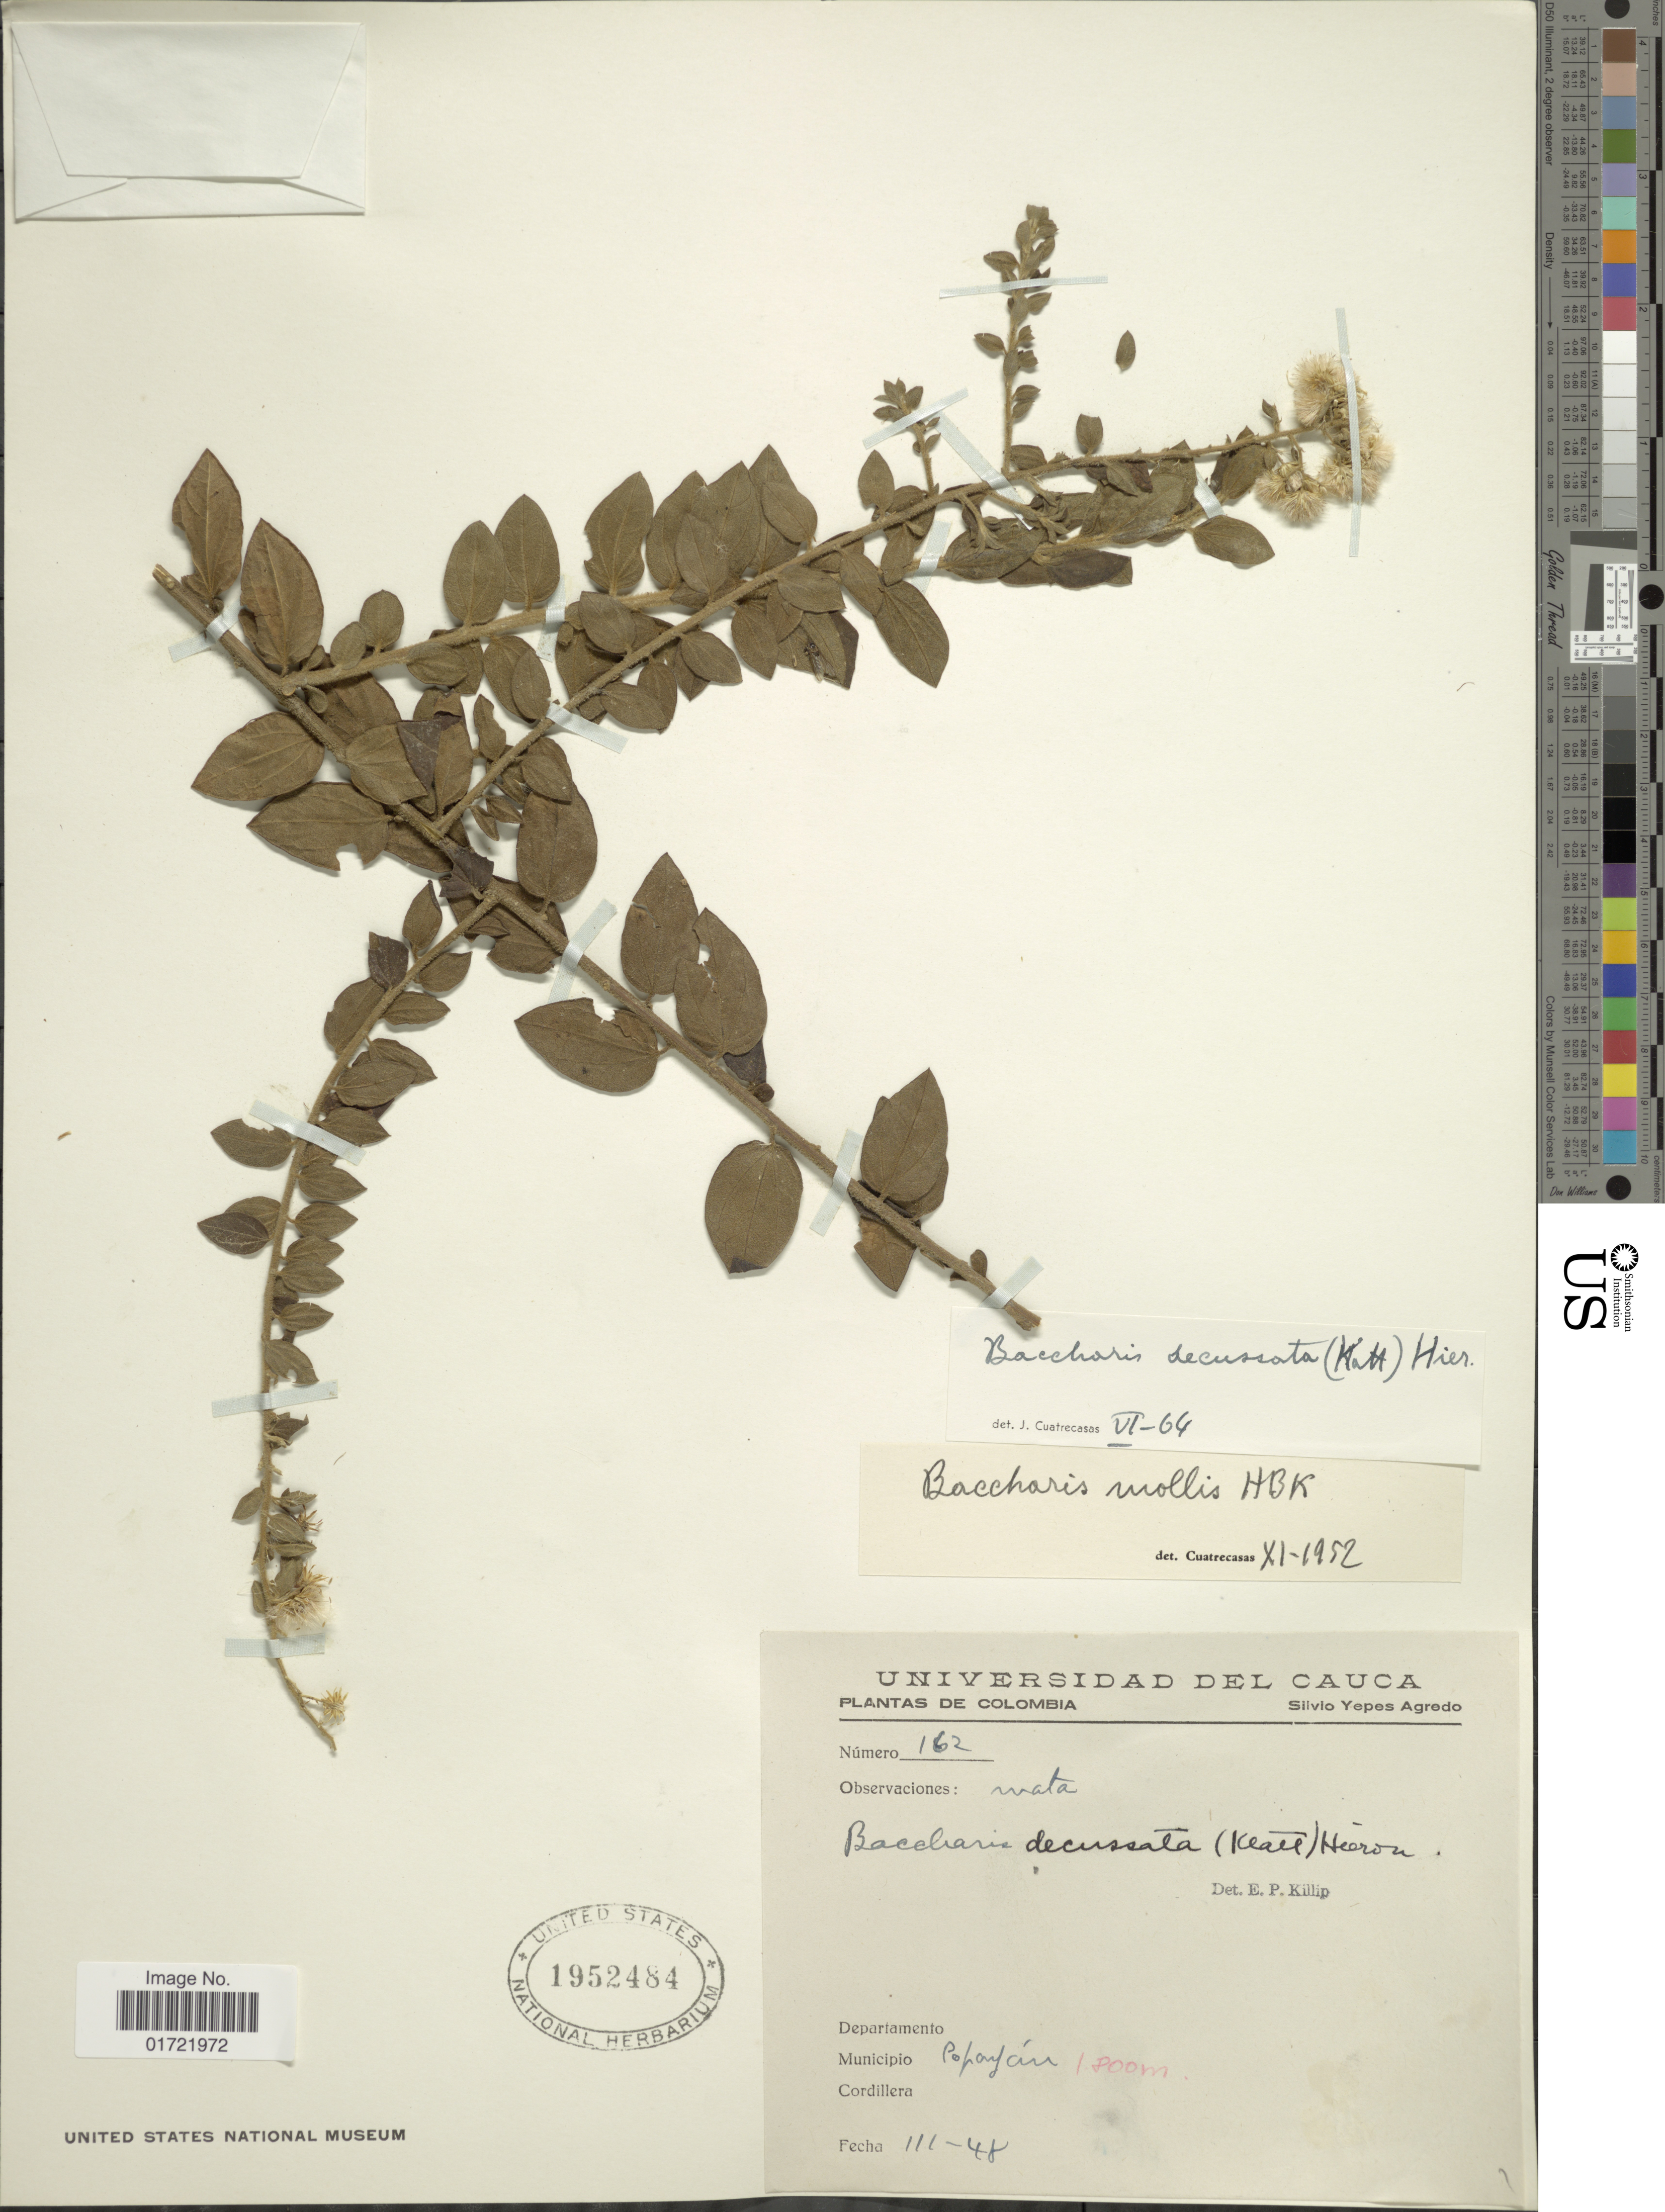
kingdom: Plantae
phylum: Tracheophyta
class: Magnoliopsida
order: Asterales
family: Asteraceae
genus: Baccharis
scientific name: Baccharis decussata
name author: (Klatt) Hieron.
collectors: S. Yepes-Agredo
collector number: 162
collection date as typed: Transcribed d/m/y: /3/48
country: Colombia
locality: Municipio Popayan, Cordillera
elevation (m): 1800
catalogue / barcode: US 1952484